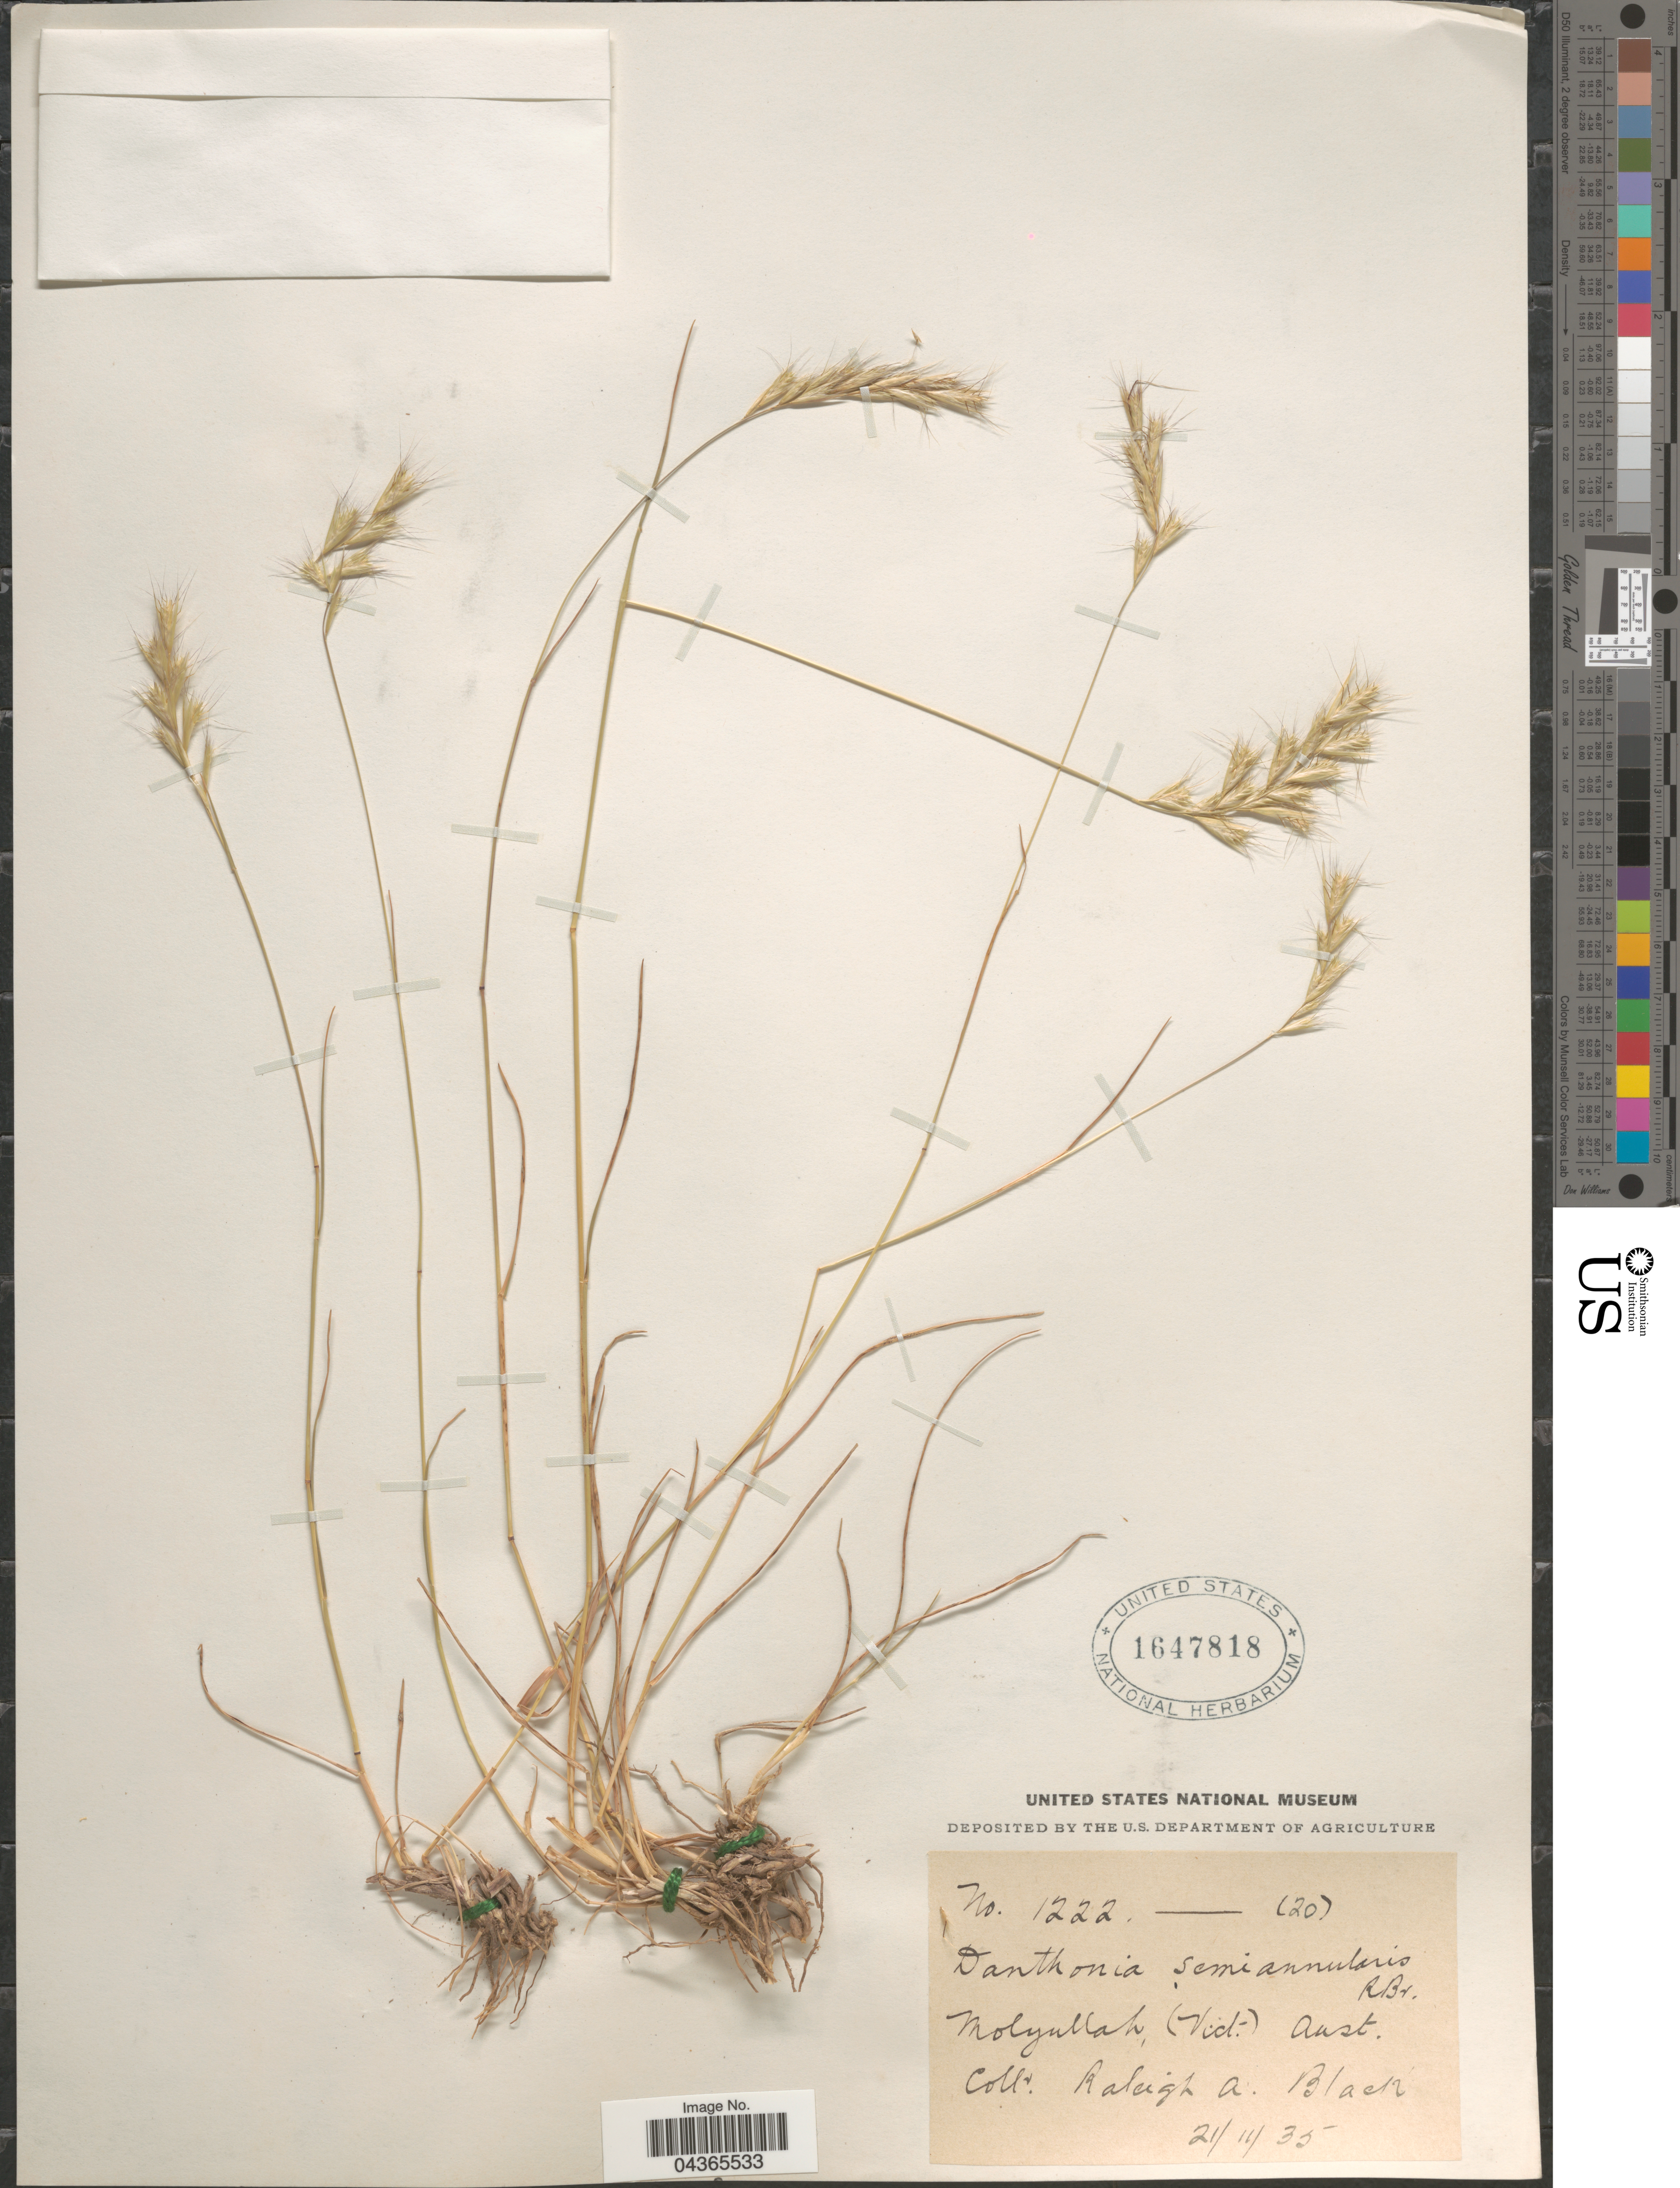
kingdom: Plantae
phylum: Tracheophyta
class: Liliopsida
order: Poales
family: Poaceae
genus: Rytidosperma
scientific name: Rytidosperma semiannulare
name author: (Labill.) Connor & Edgar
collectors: R. A. Black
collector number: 1222-(20)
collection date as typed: Transcribed d/m/y: 21/11/35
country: Australia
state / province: Victoria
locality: Molyullah, (Vict.).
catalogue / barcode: US 1647818